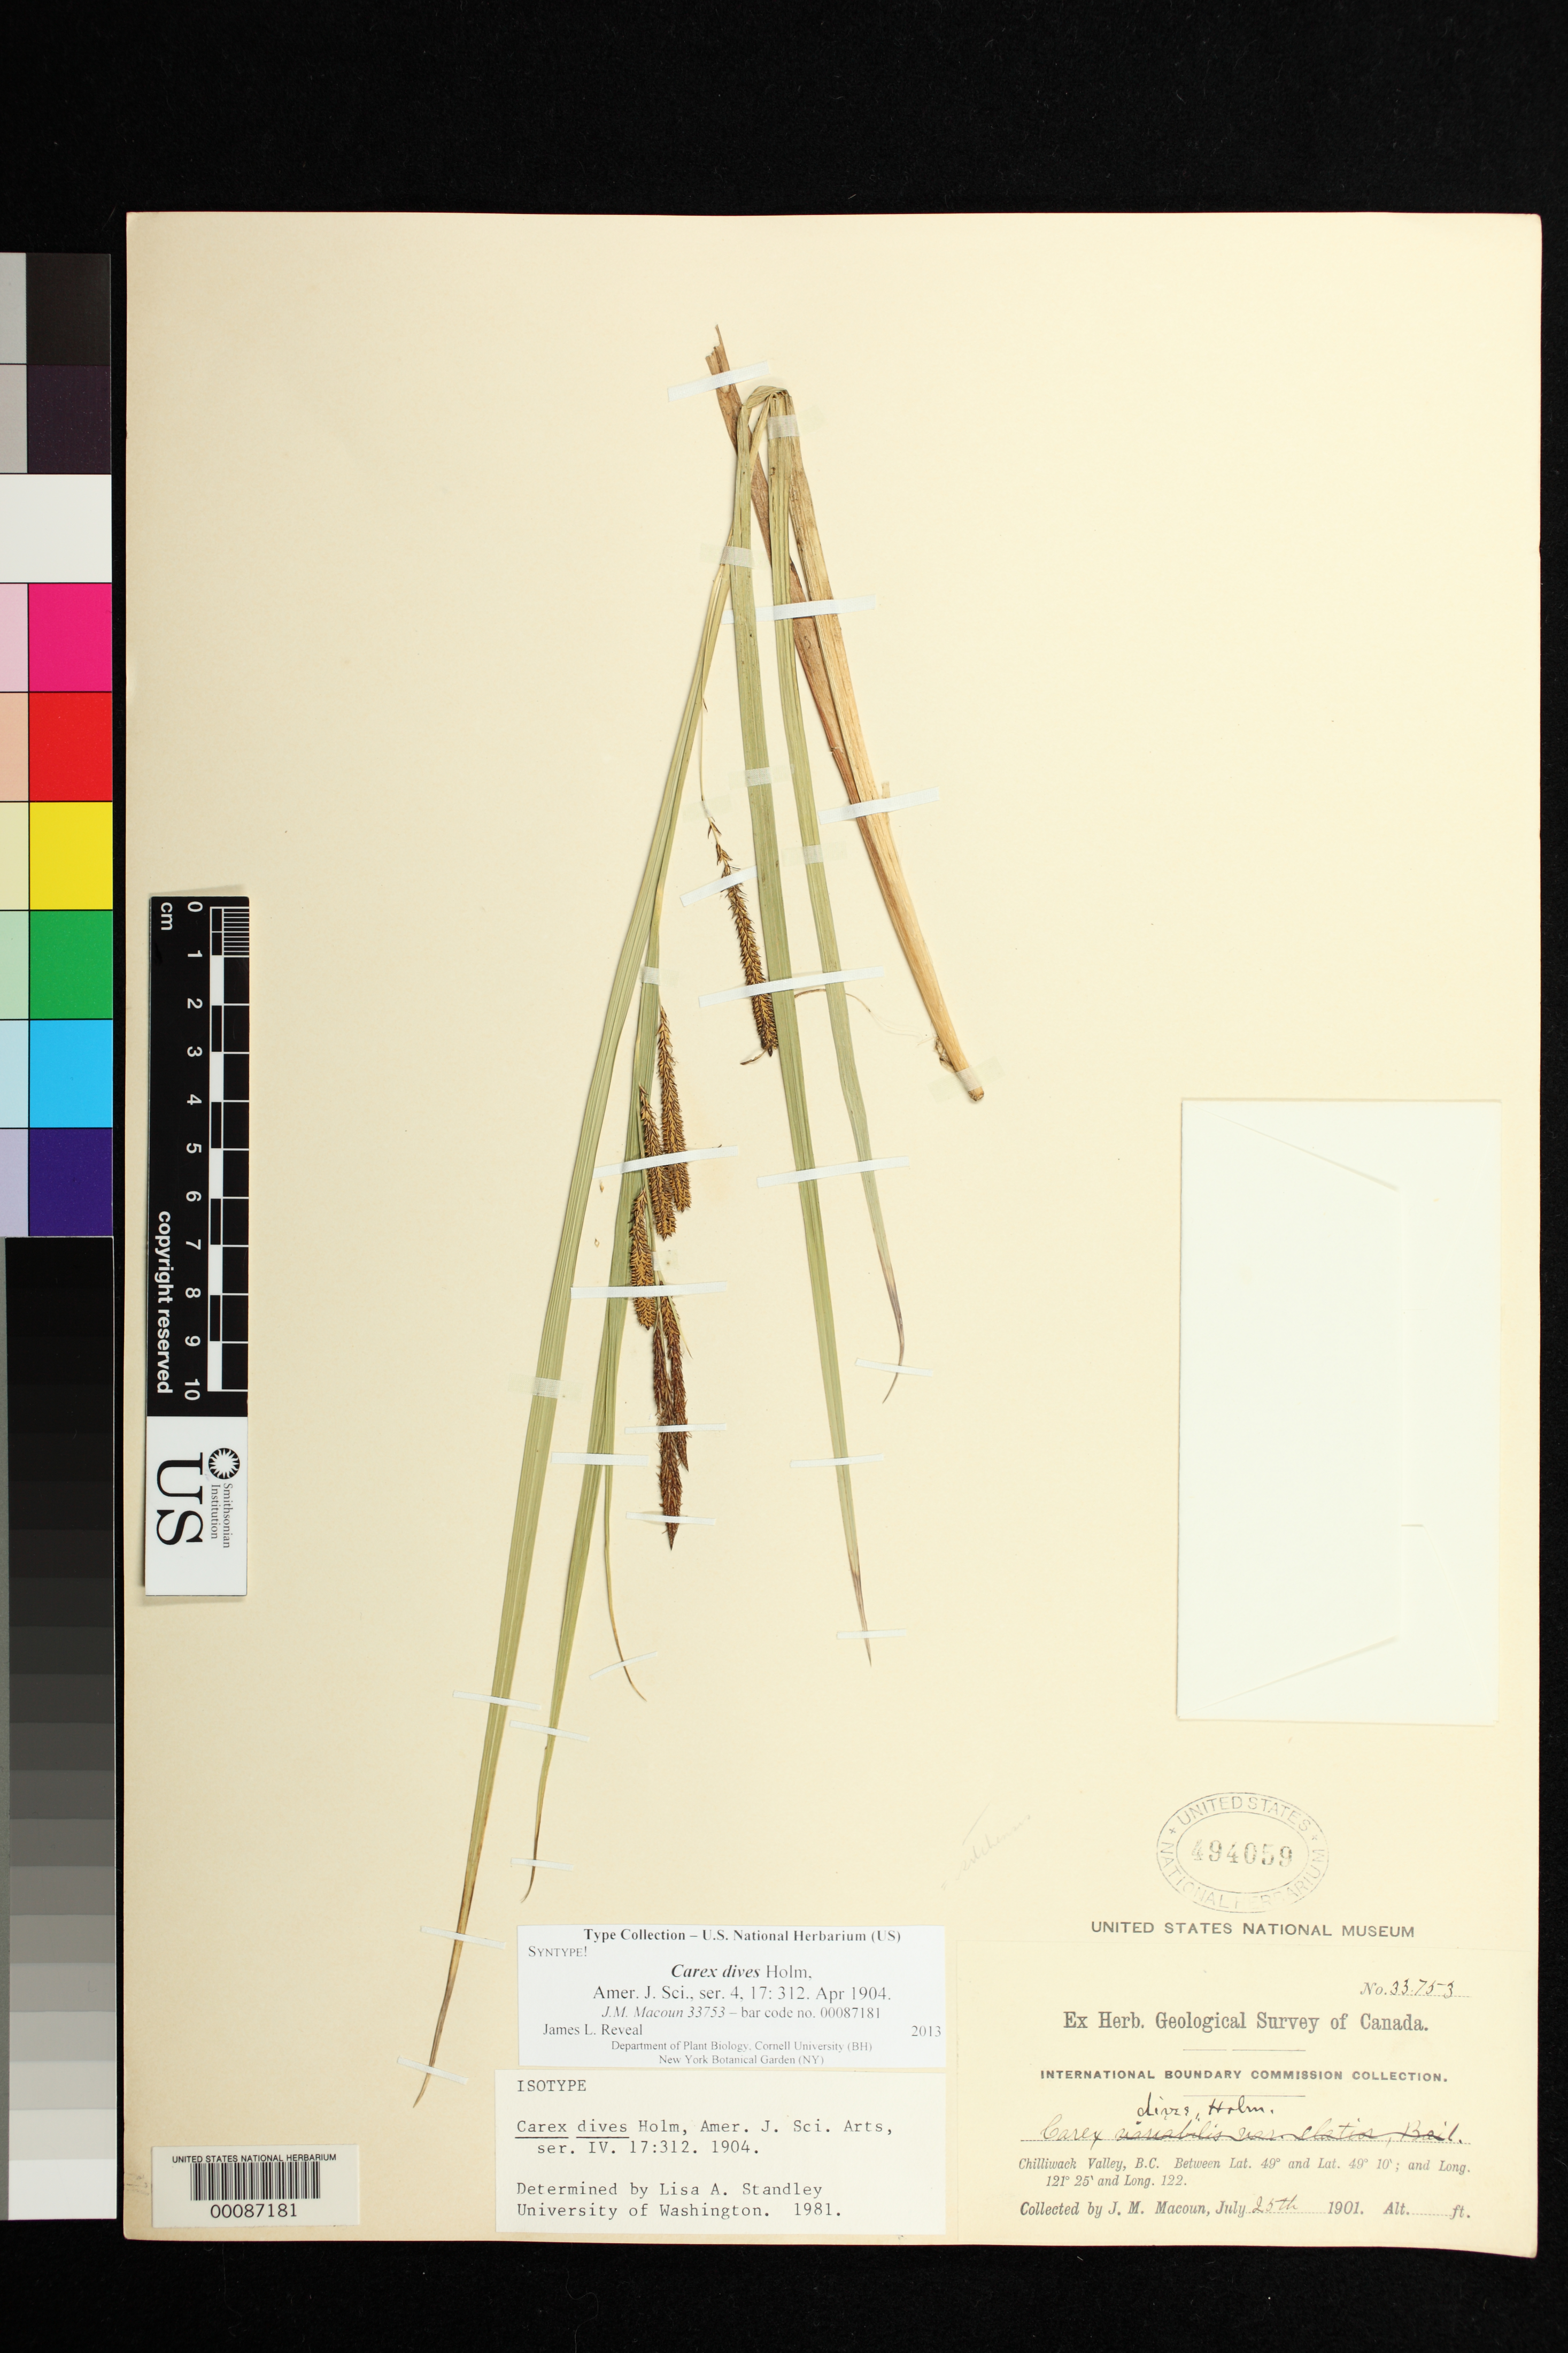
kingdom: Plantae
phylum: Tracheophyta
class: Liliopsida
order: Poales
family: Cyperaceae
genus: Carex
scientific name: Carex dives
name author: Holm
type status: Syntype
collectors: J. M. Macoun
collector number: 33753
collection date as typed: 25 Jul 1901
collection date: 1901-07-25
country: Canada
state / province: British Columbia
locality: Chilliwack Valley, B.C.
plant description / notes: Lectotype is Henderson s.n., Oregon (US) as cited by L.A. Standley, Syst. Bot. Monogr. 7: 55 (1985) but no US sheet has been found annotated as "type", "holotype", or "lectotype" by her.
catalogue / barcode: US 494059